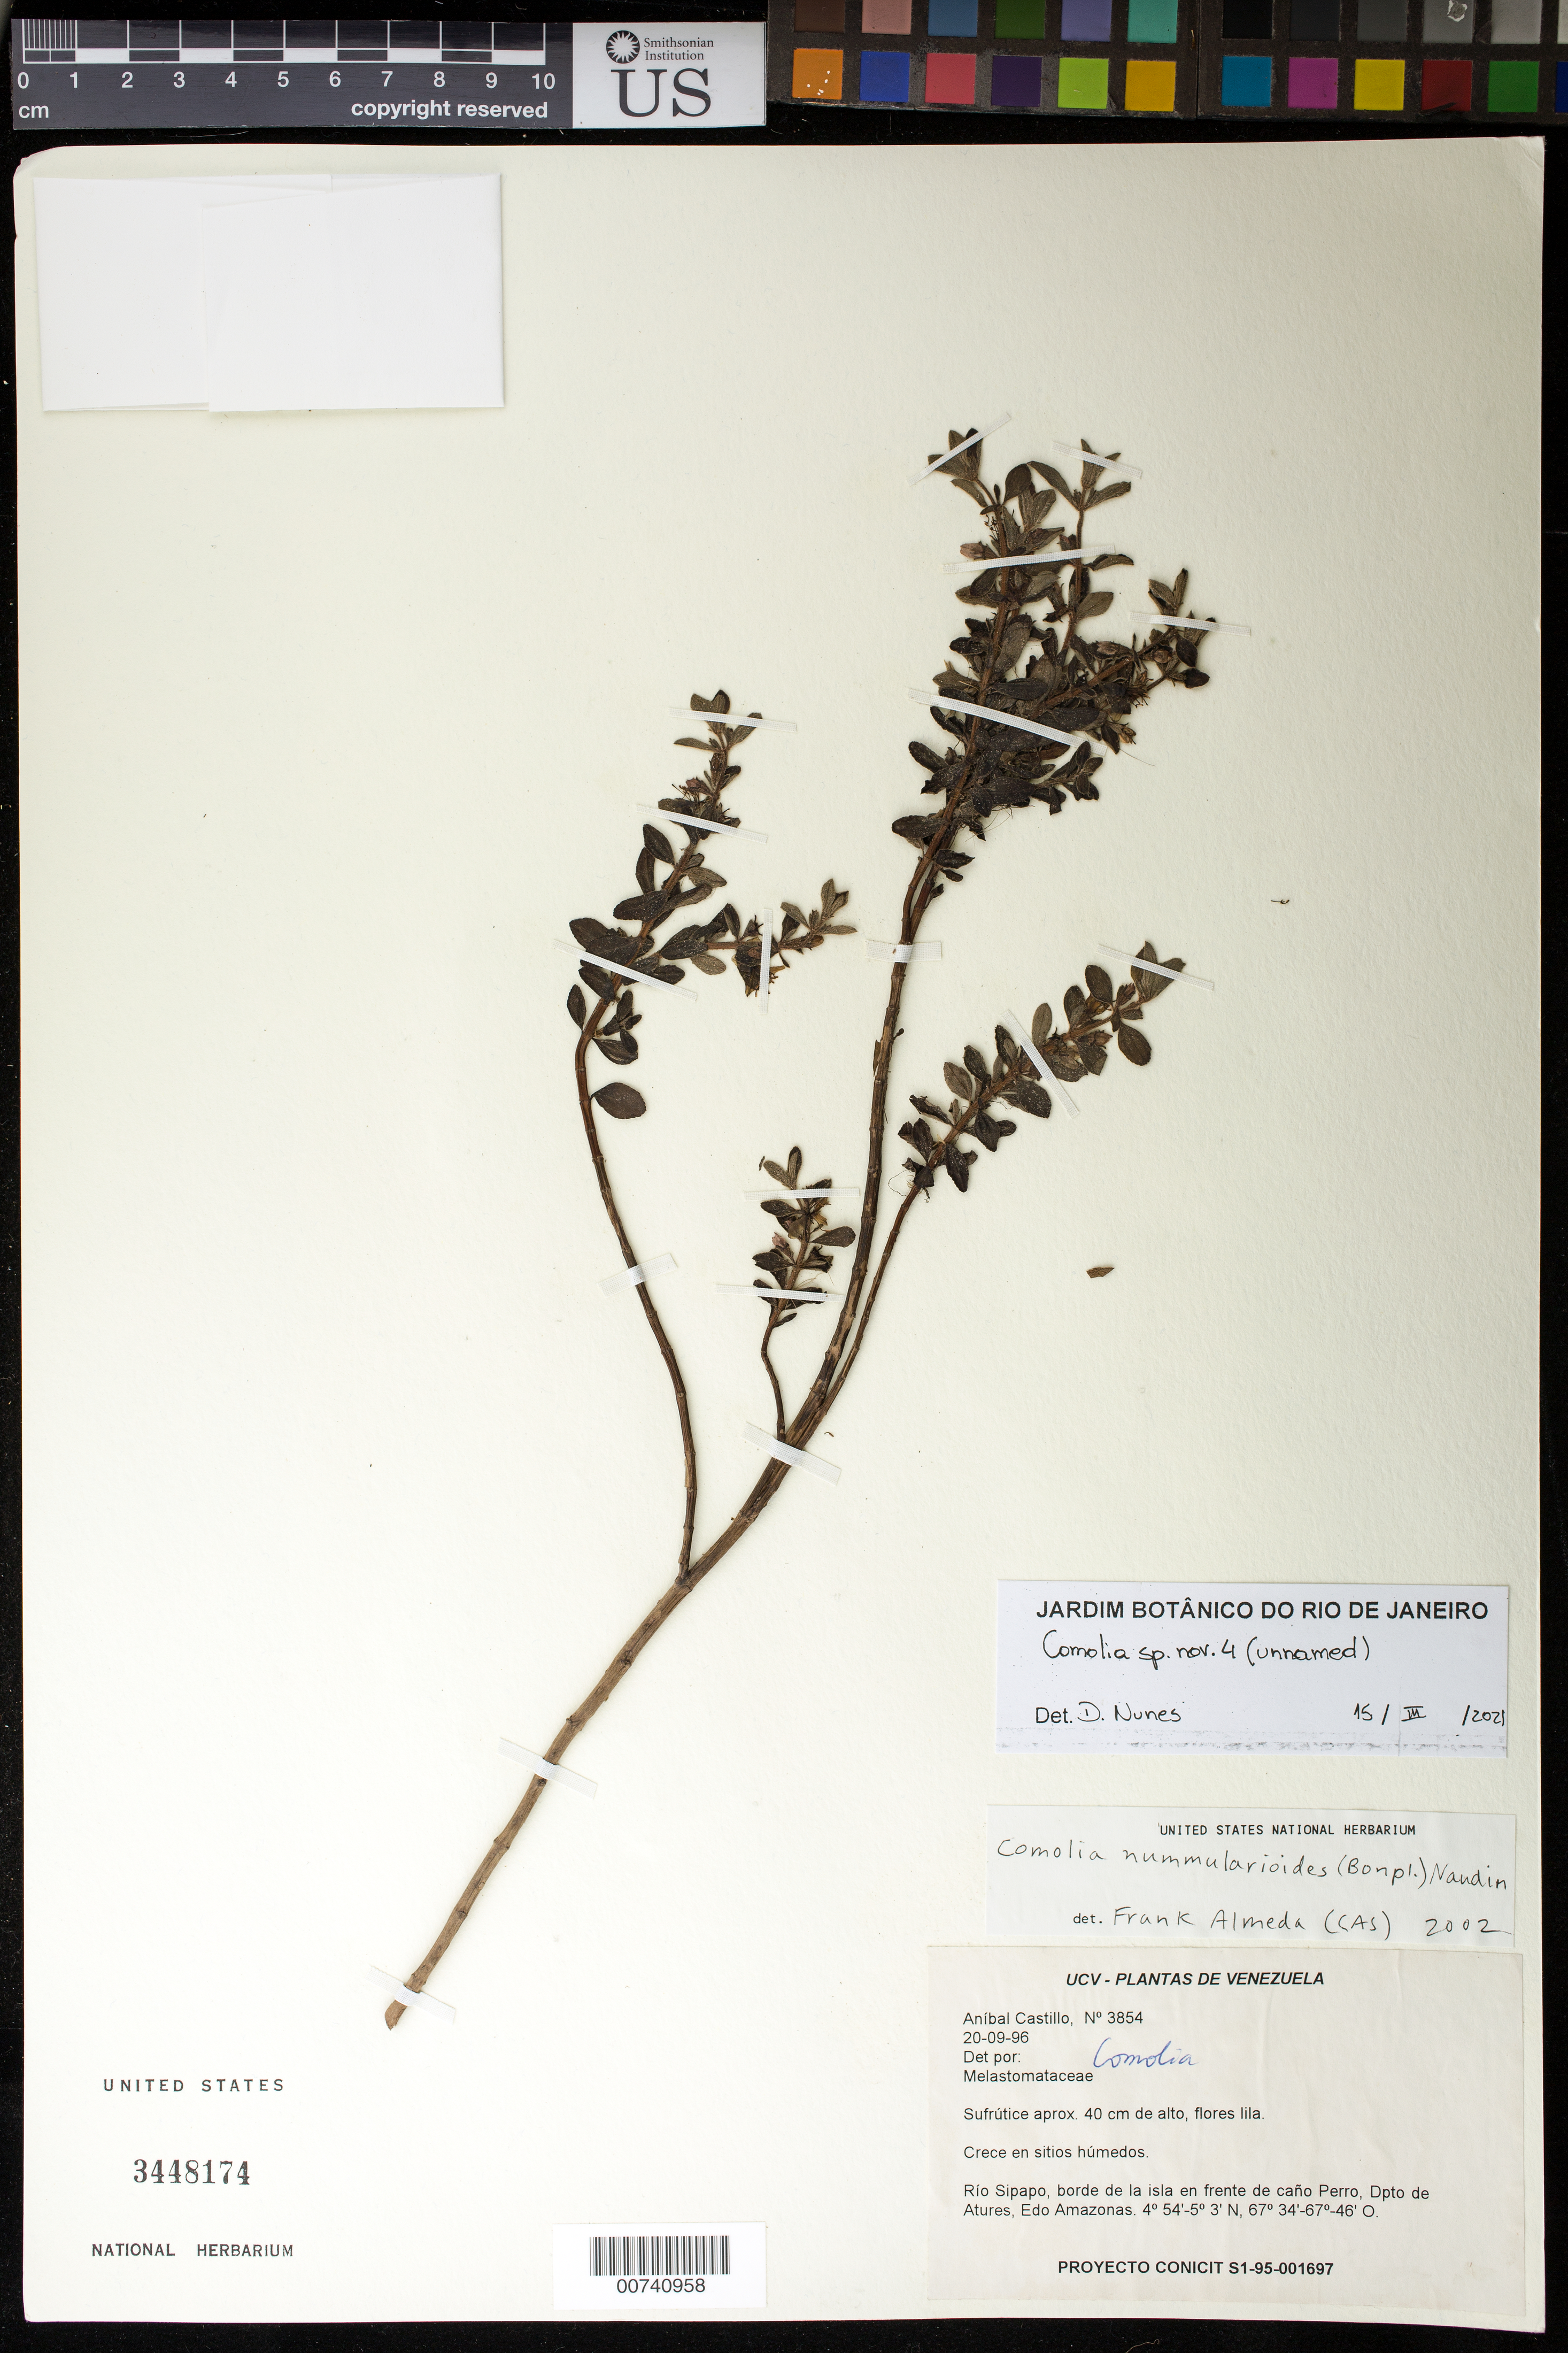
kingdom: Plantae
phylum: Tracheophyta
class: Magnoliopsida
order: Myrtales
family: Melastomataceae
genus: Comolia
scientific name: Comolia nummularioides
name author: (Bonpl.) Naudin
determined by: Almeda, F.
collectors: A. Castillo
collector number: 3854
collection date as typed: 20-Sep-96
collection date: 1996-09-20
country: Venezuela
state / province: Amazonas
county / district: Atures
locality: Río Sipapo, caño Perro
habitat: Crece en sitios humedos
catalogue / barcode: US 3448174